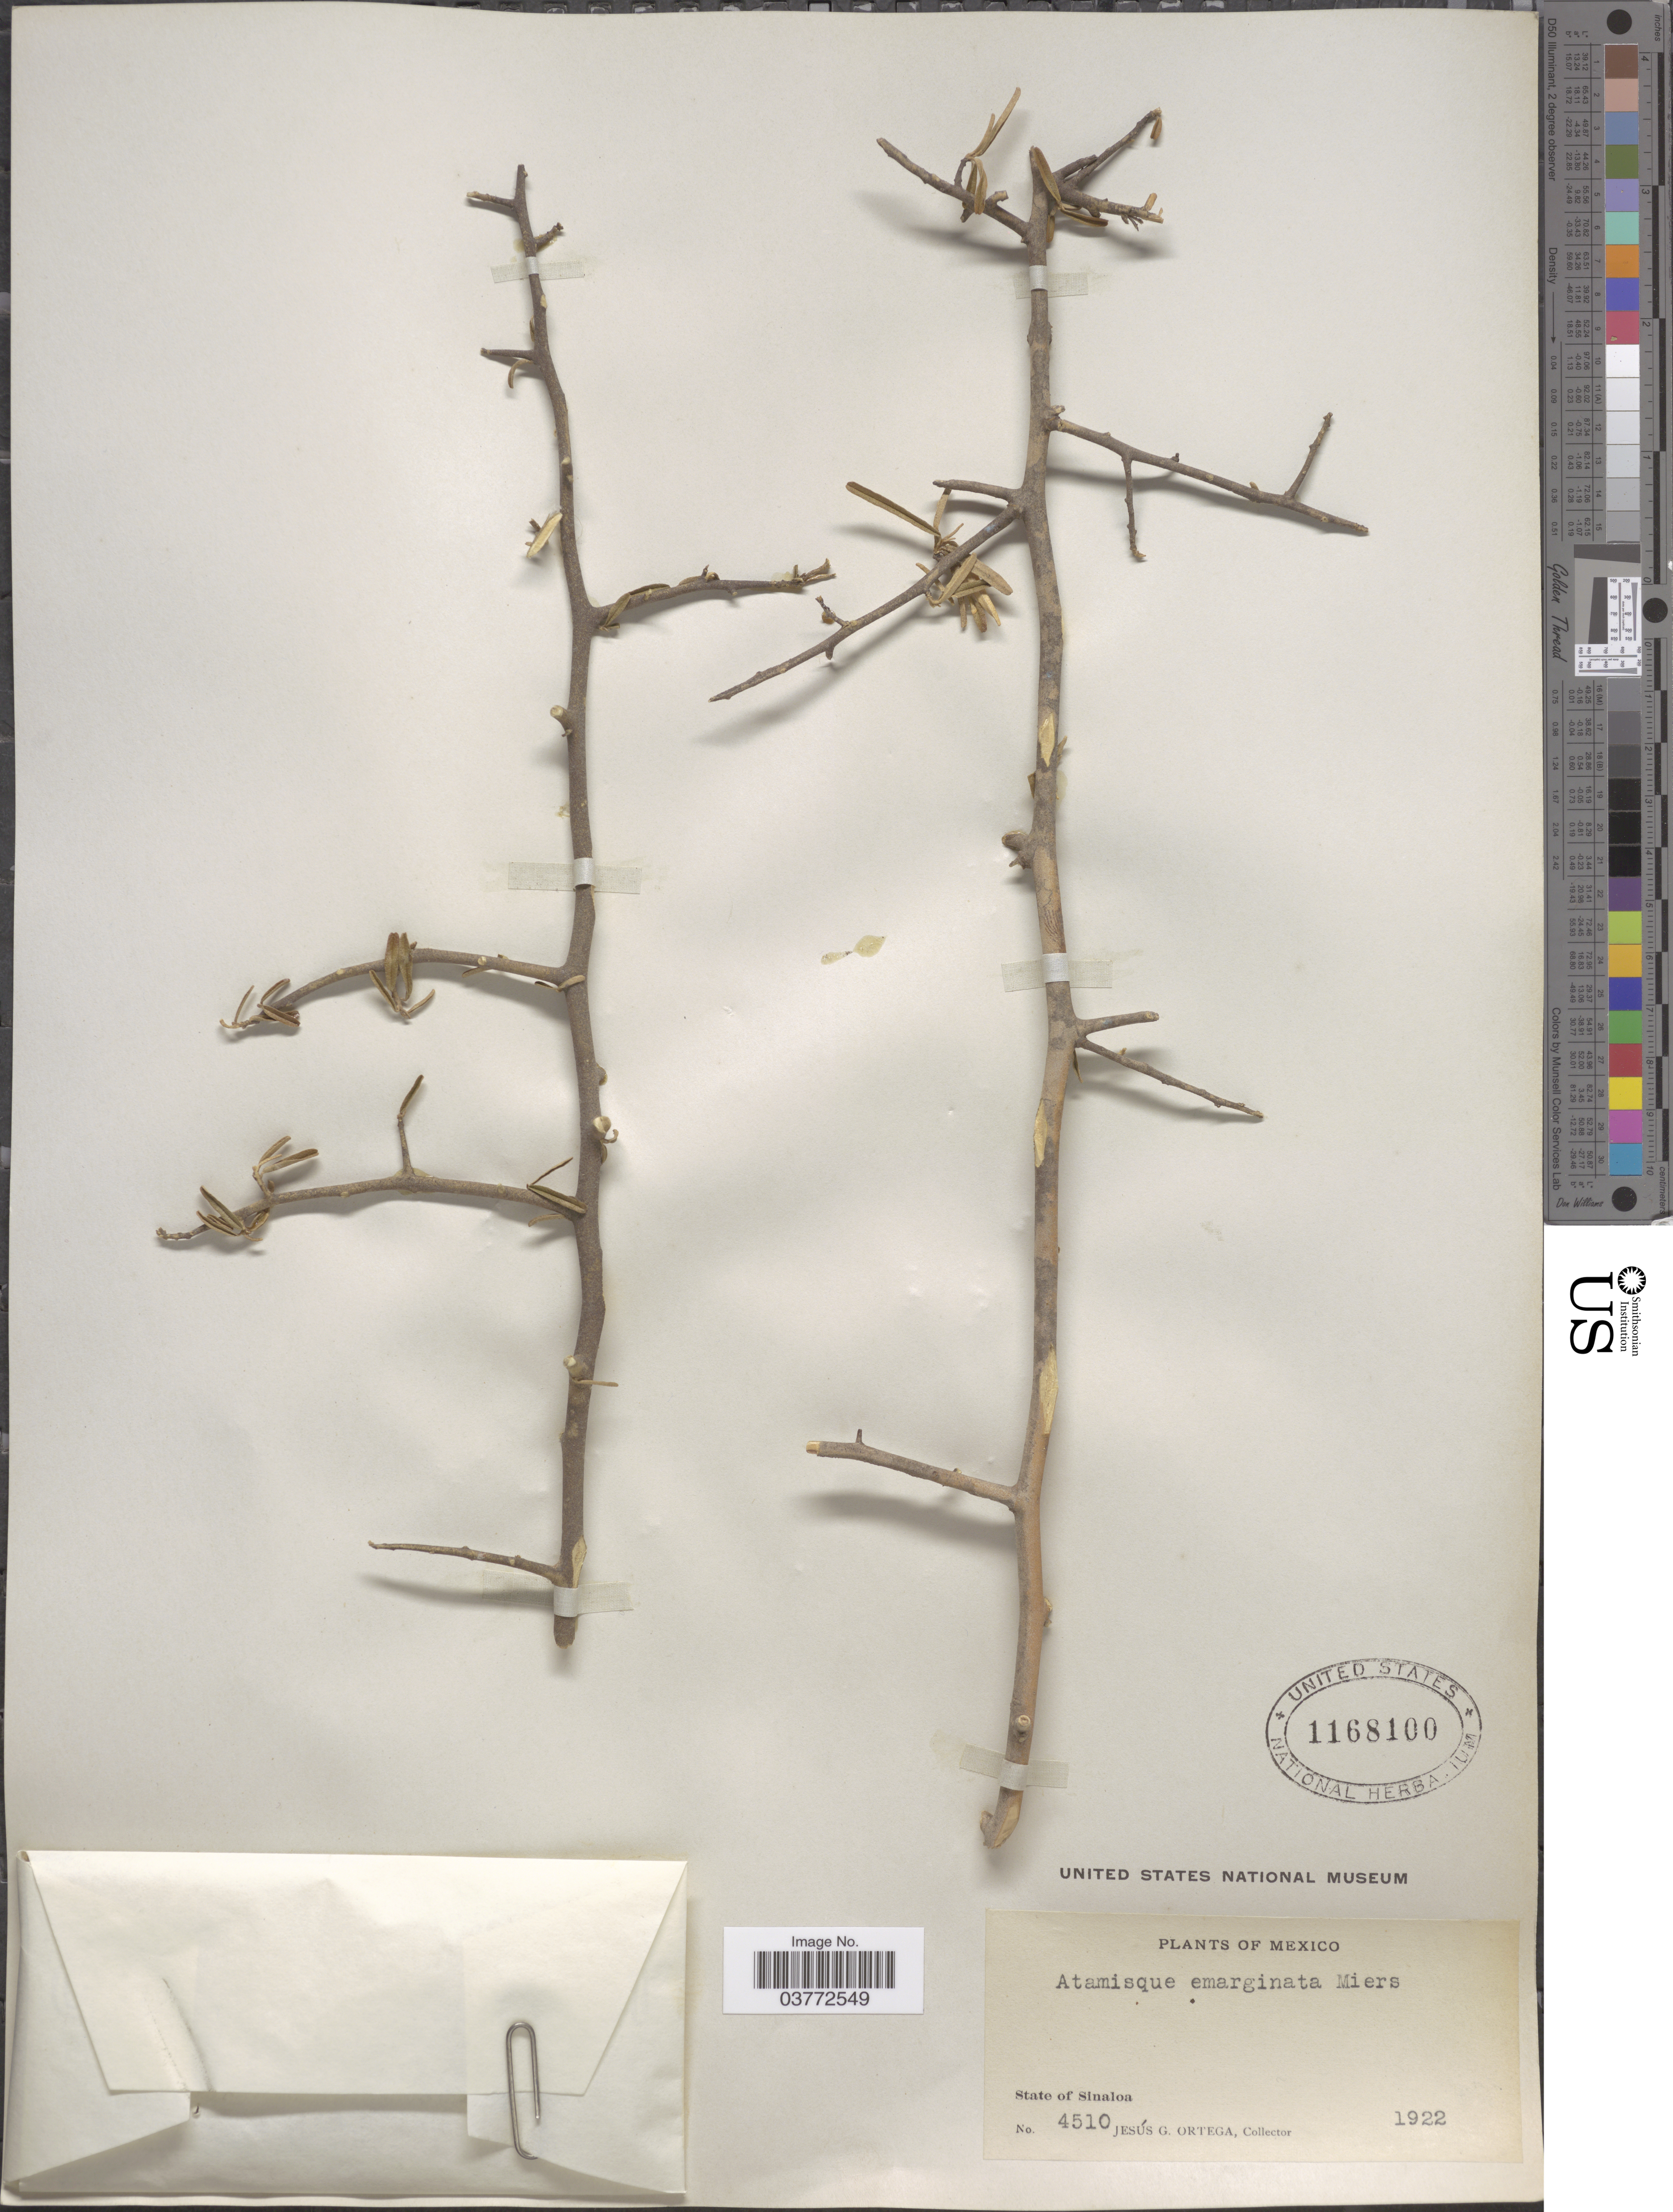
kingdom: Plantae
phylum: Tracheophyta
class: Magnoliopsida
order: Brassicales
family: Capparaceae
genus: Atamisquea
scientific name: Atamisquea emarginata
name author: Miers ex Hook. & Arn.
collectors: J. Ortega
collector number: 4510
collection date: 1922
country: Mexico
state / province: Sinaloa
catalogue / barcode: US 1168100